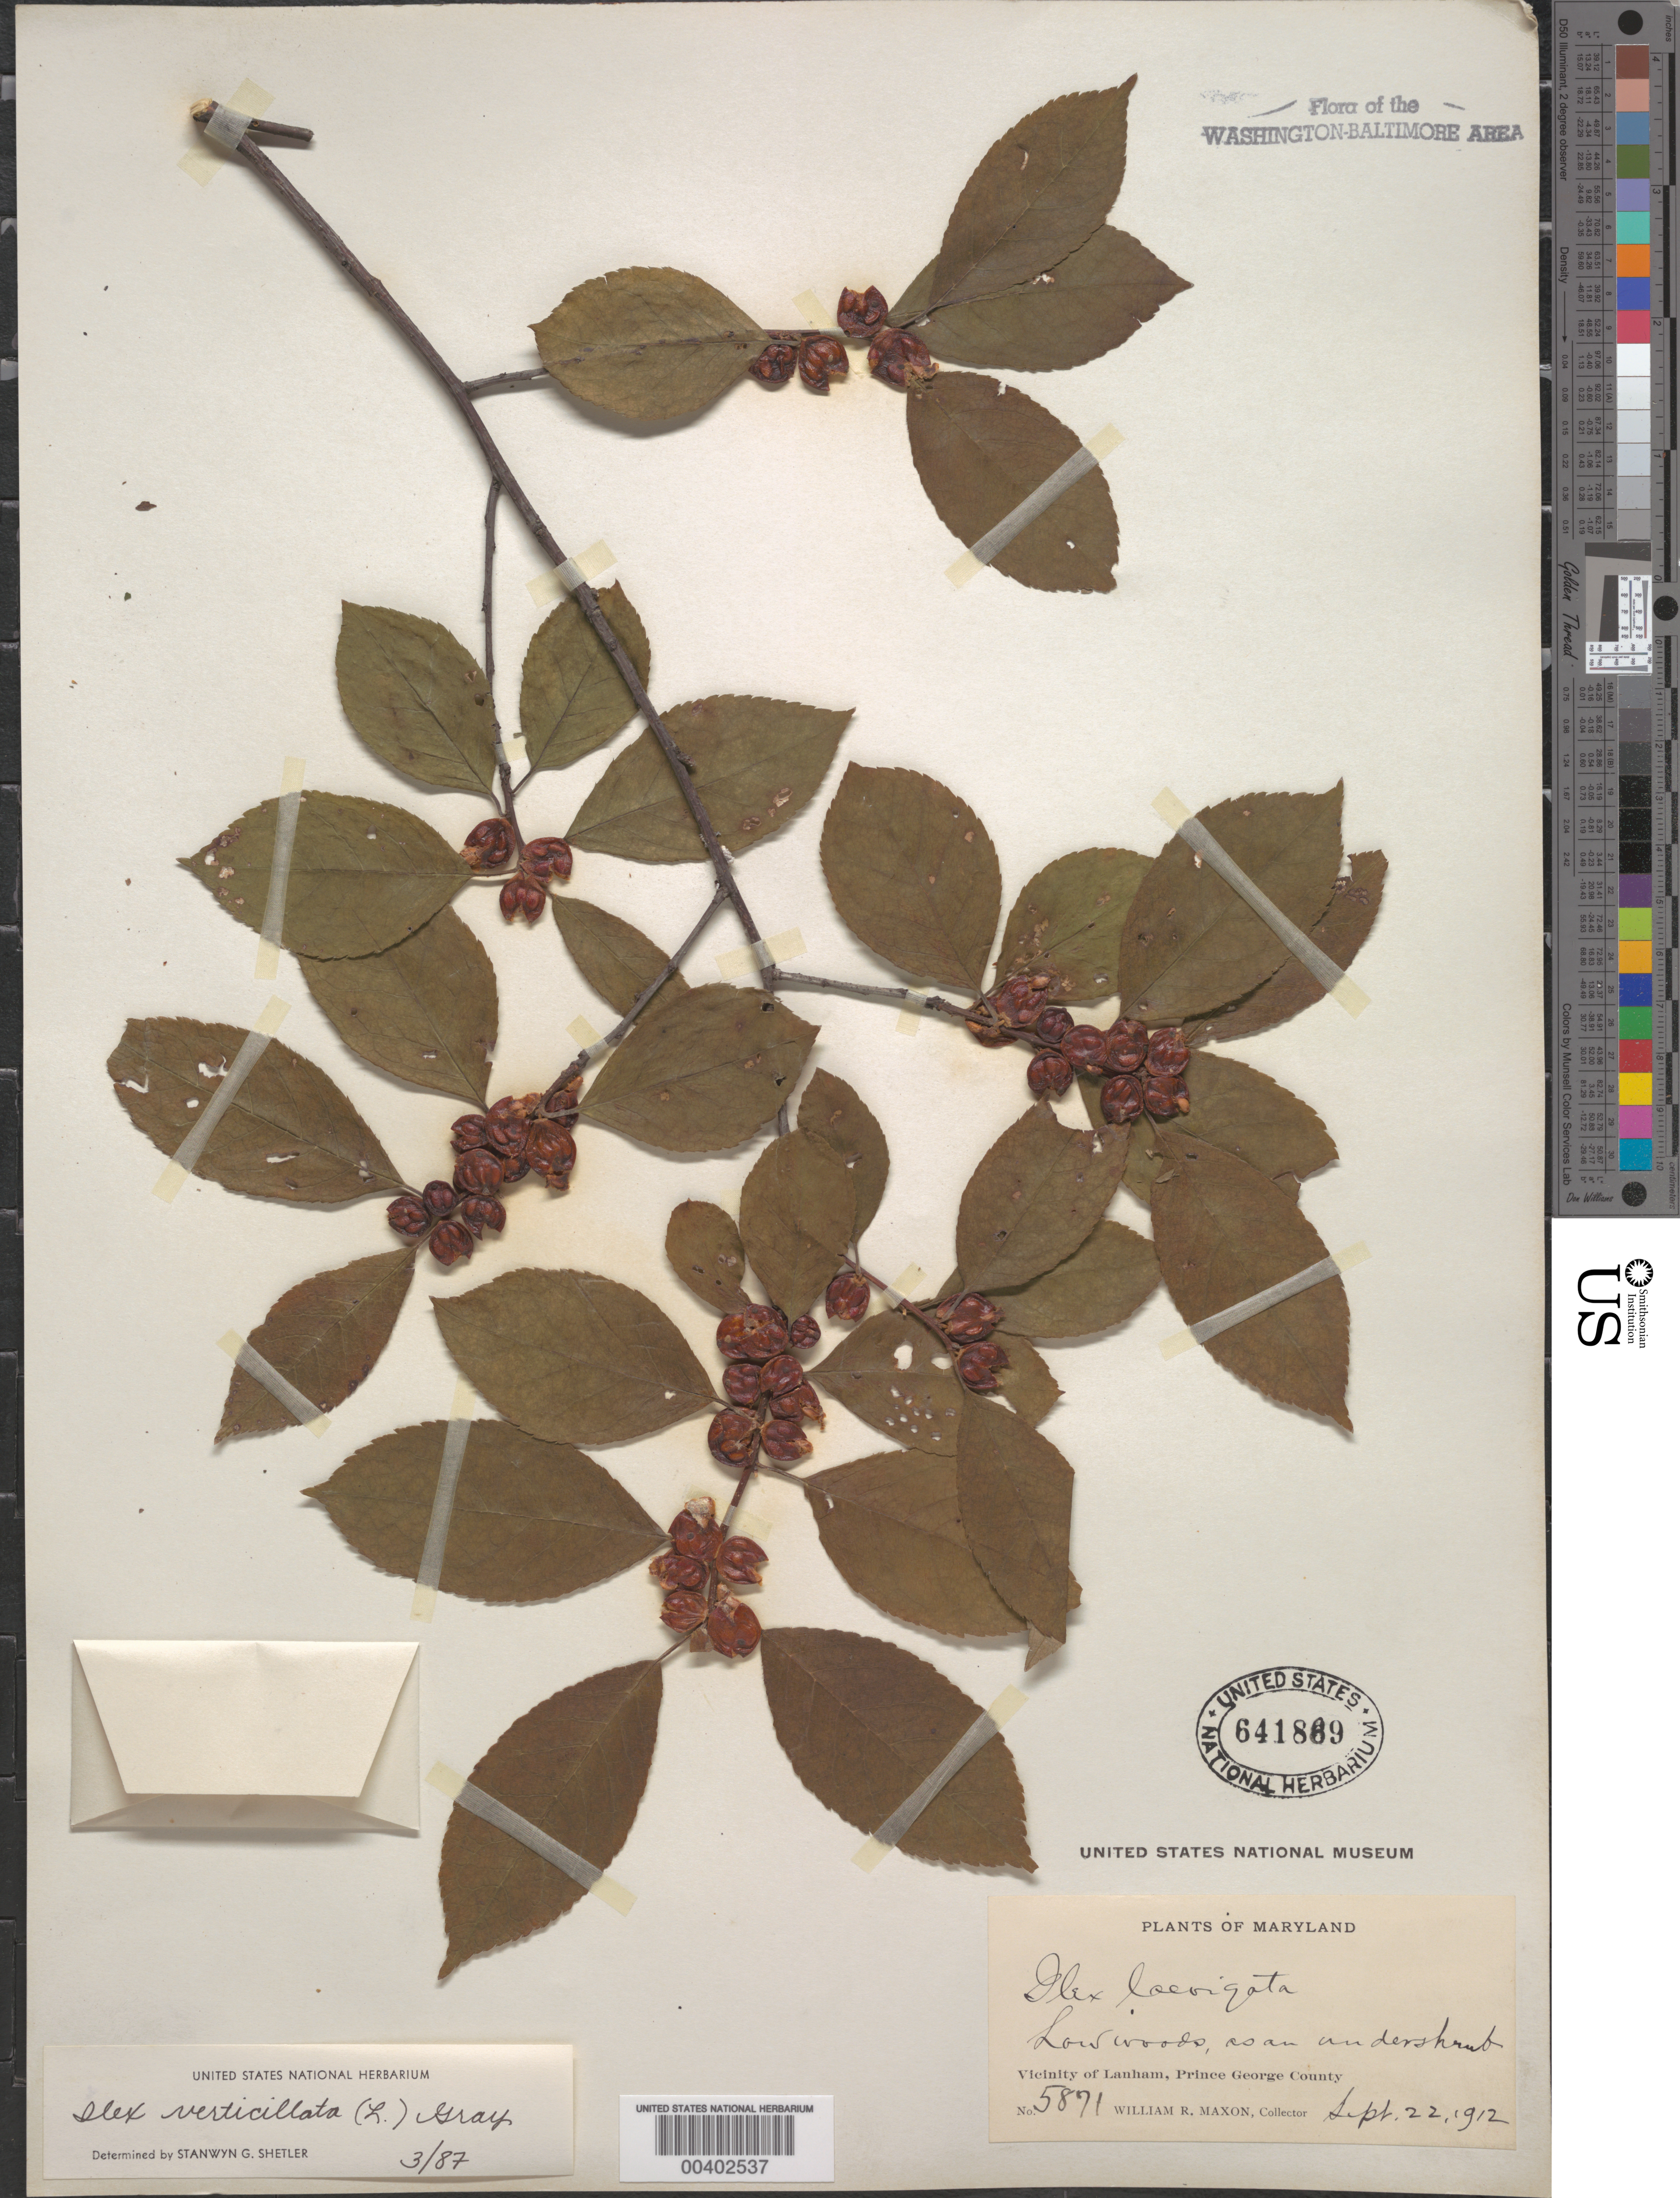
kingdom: Plantae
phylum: Tracheophyta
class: Magnoliopsida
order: Aquifoliales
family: Aquifoliaceae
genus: Ilex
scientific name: Ilex verticillata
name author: (L.) A. Gray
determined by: Shetler, Stanwyn G., (US), NMNH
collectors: W. R. Maxon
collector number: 5871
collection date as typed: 22 Sep 1912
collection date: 1912-09-22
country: United States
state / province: Maryland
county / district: Prince George's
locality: Vicinity of Lanham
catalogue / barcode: US 641869